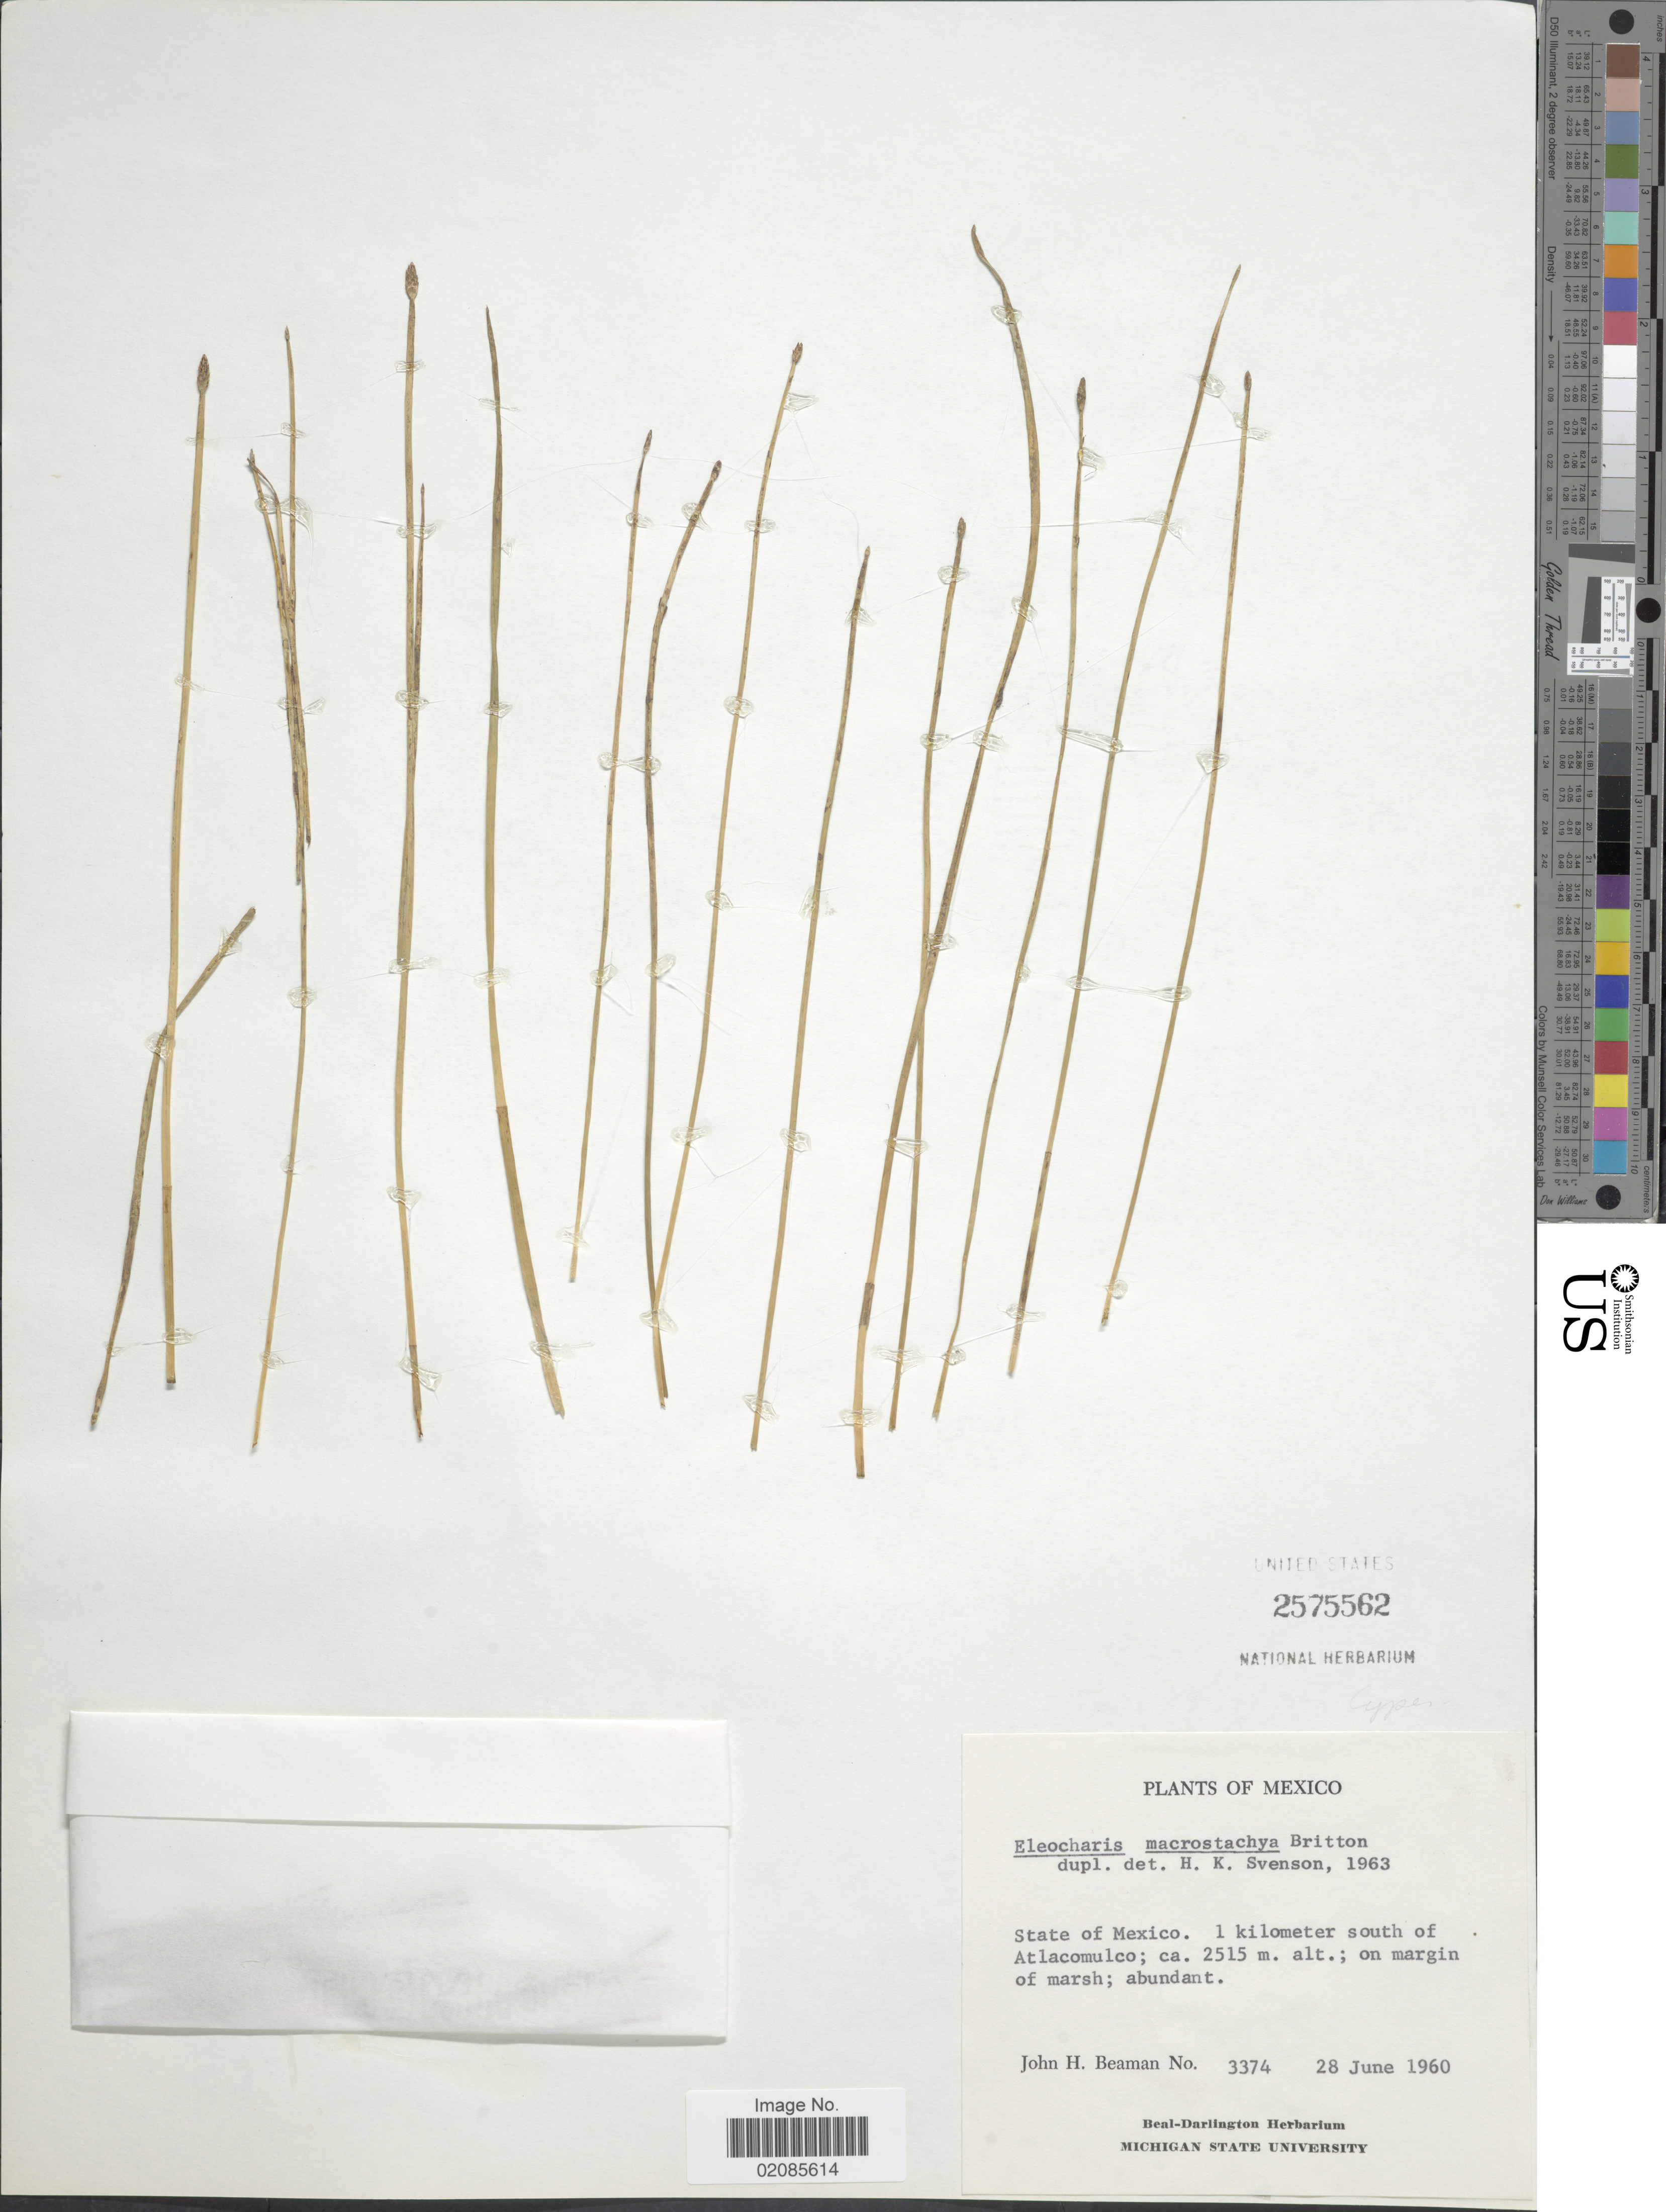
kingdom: Plantae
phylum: Tracheophyta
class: Liliopsida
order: Poales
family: Cyperaceae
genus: Eleocharis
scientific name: Eleocharis macrostachya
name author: Britton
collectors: J. H. Beaman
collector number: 3374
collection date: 1960-06-28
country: Mexico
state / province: México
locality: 1 kilometer south of Atlacomulco; on margin of marsh.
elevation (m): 2515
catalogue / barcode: US 2575562